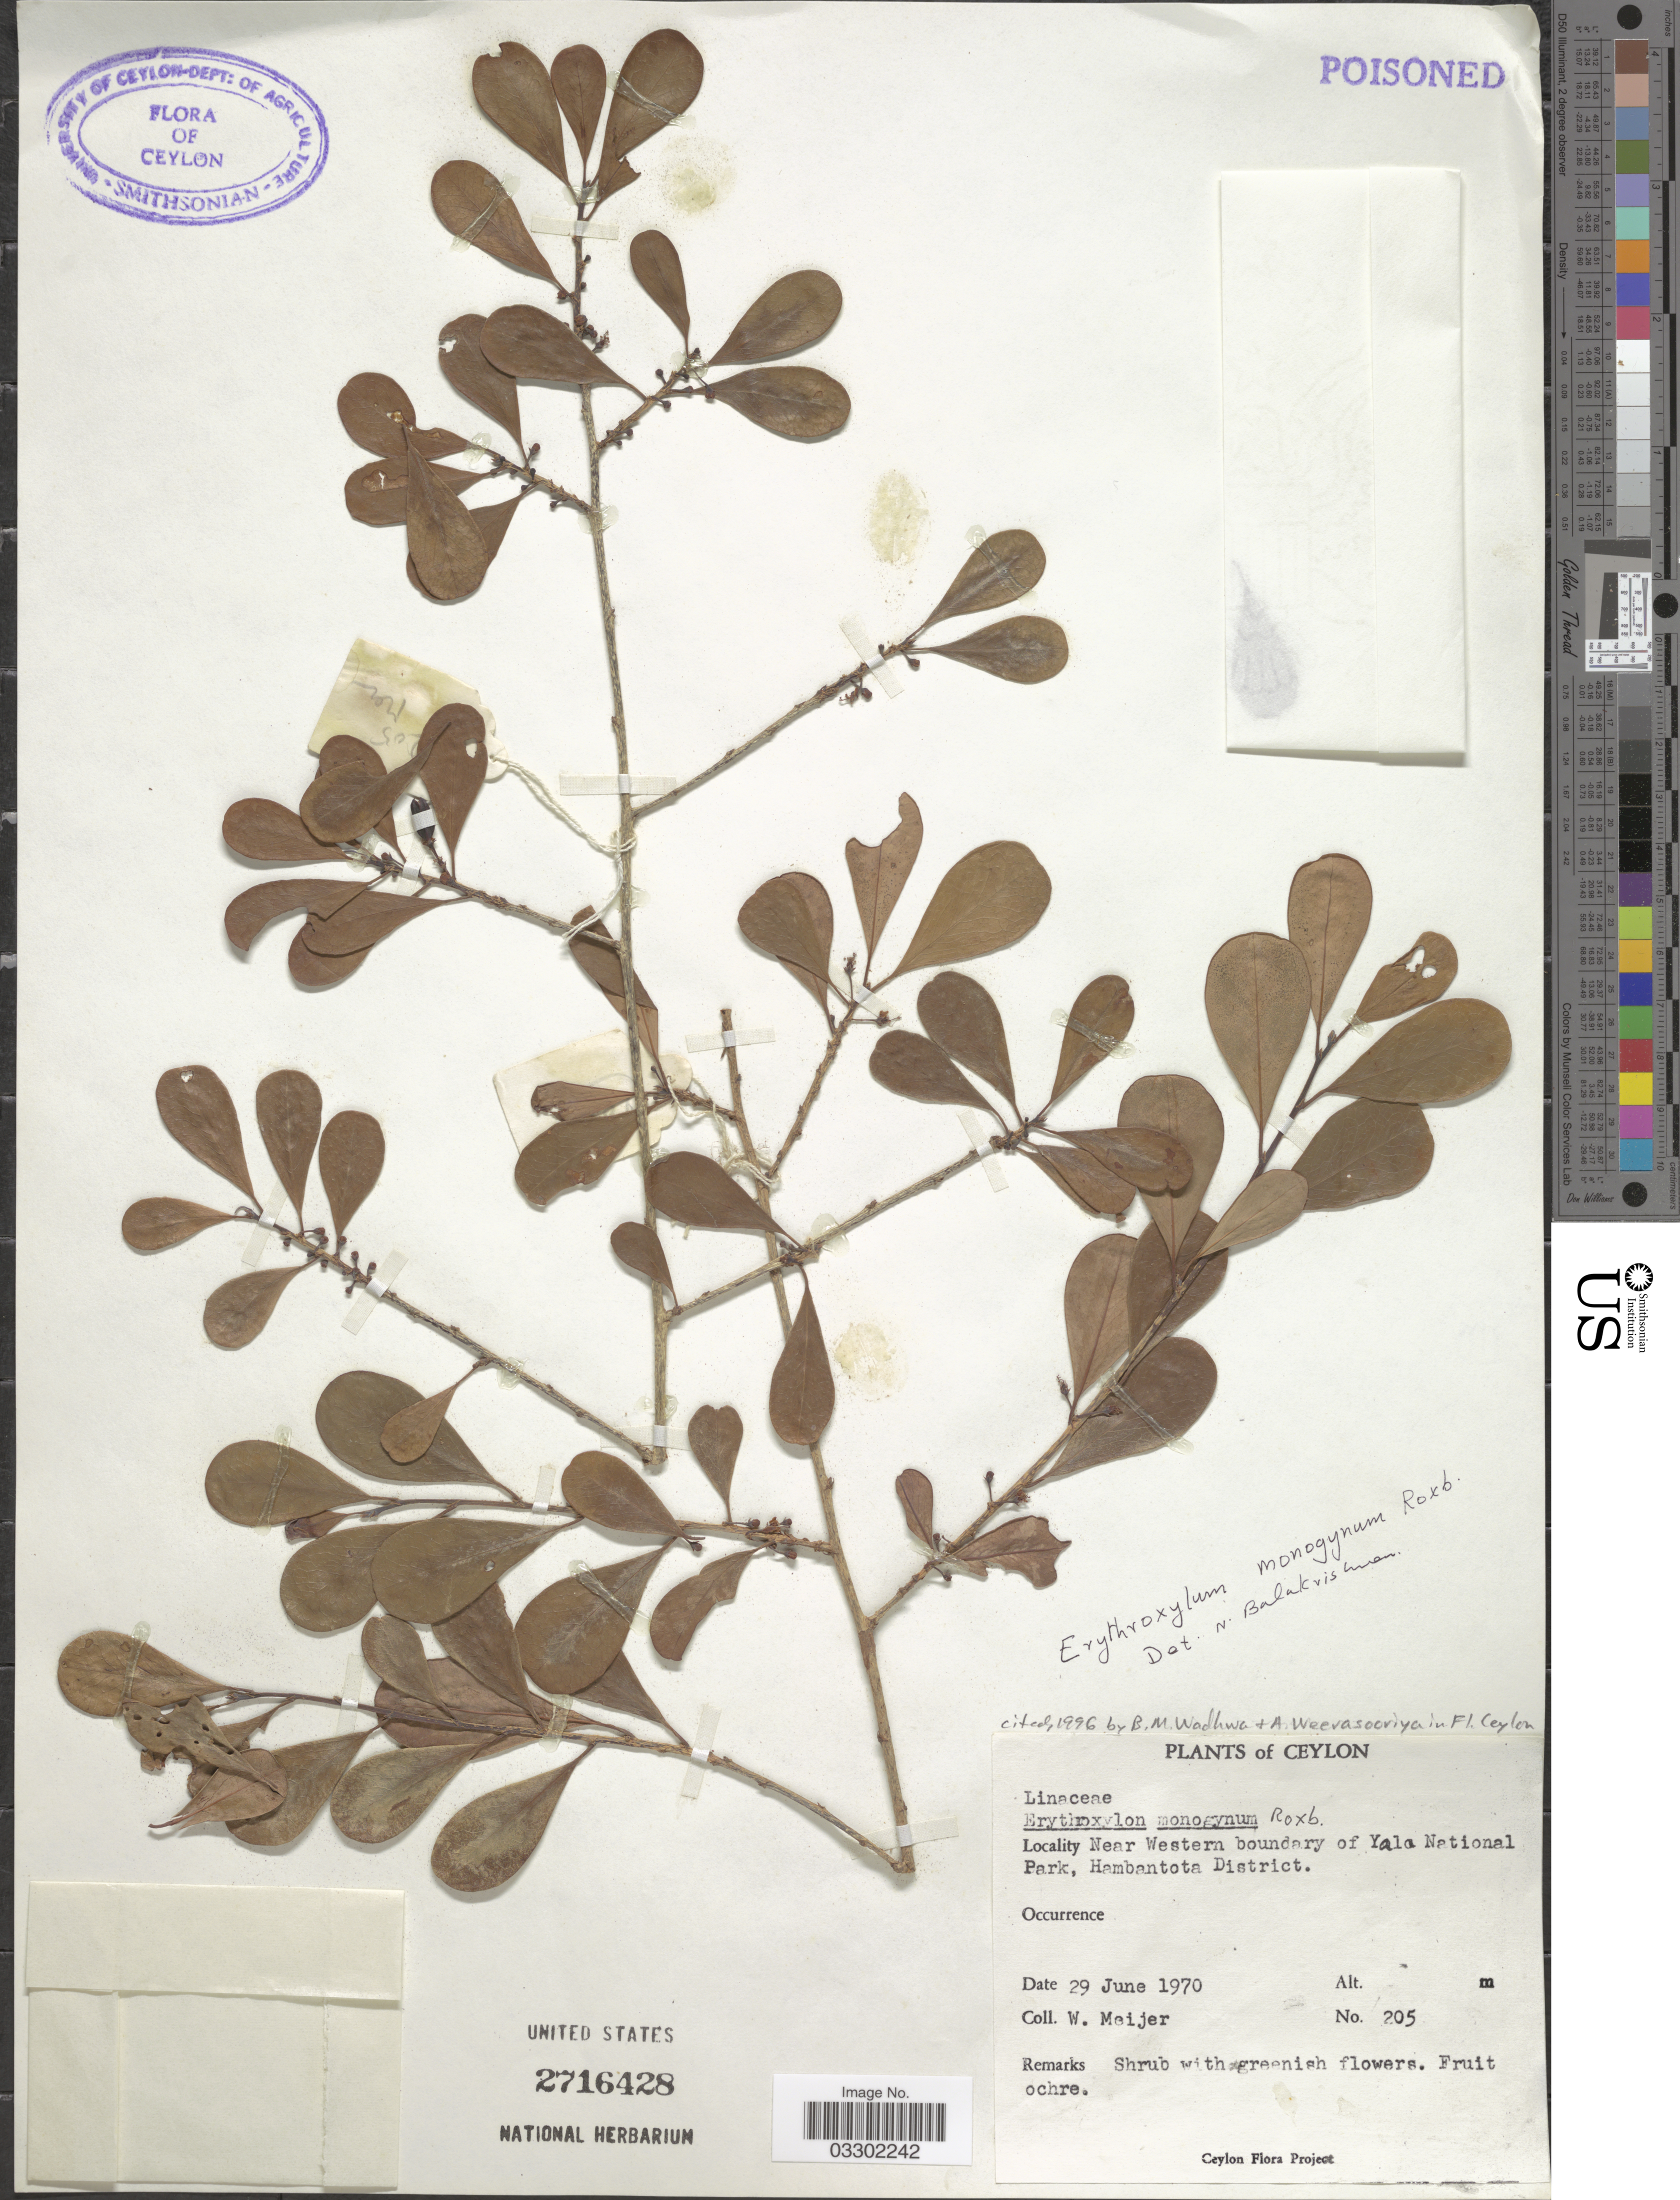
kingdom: Plantae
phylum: Tracheophyta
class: Magnoliopsida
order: Malpighiales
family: Erythroxylaceae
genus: Erythroxylum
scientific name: Erythroxylum monogynum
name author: Roxb.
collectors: W. Meijer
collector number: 205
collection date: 1970-06-29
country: Sri Lanka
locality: Ceylon, Near Western boundary of Yala National Park, Hambantota District.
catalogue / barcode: US 2716428